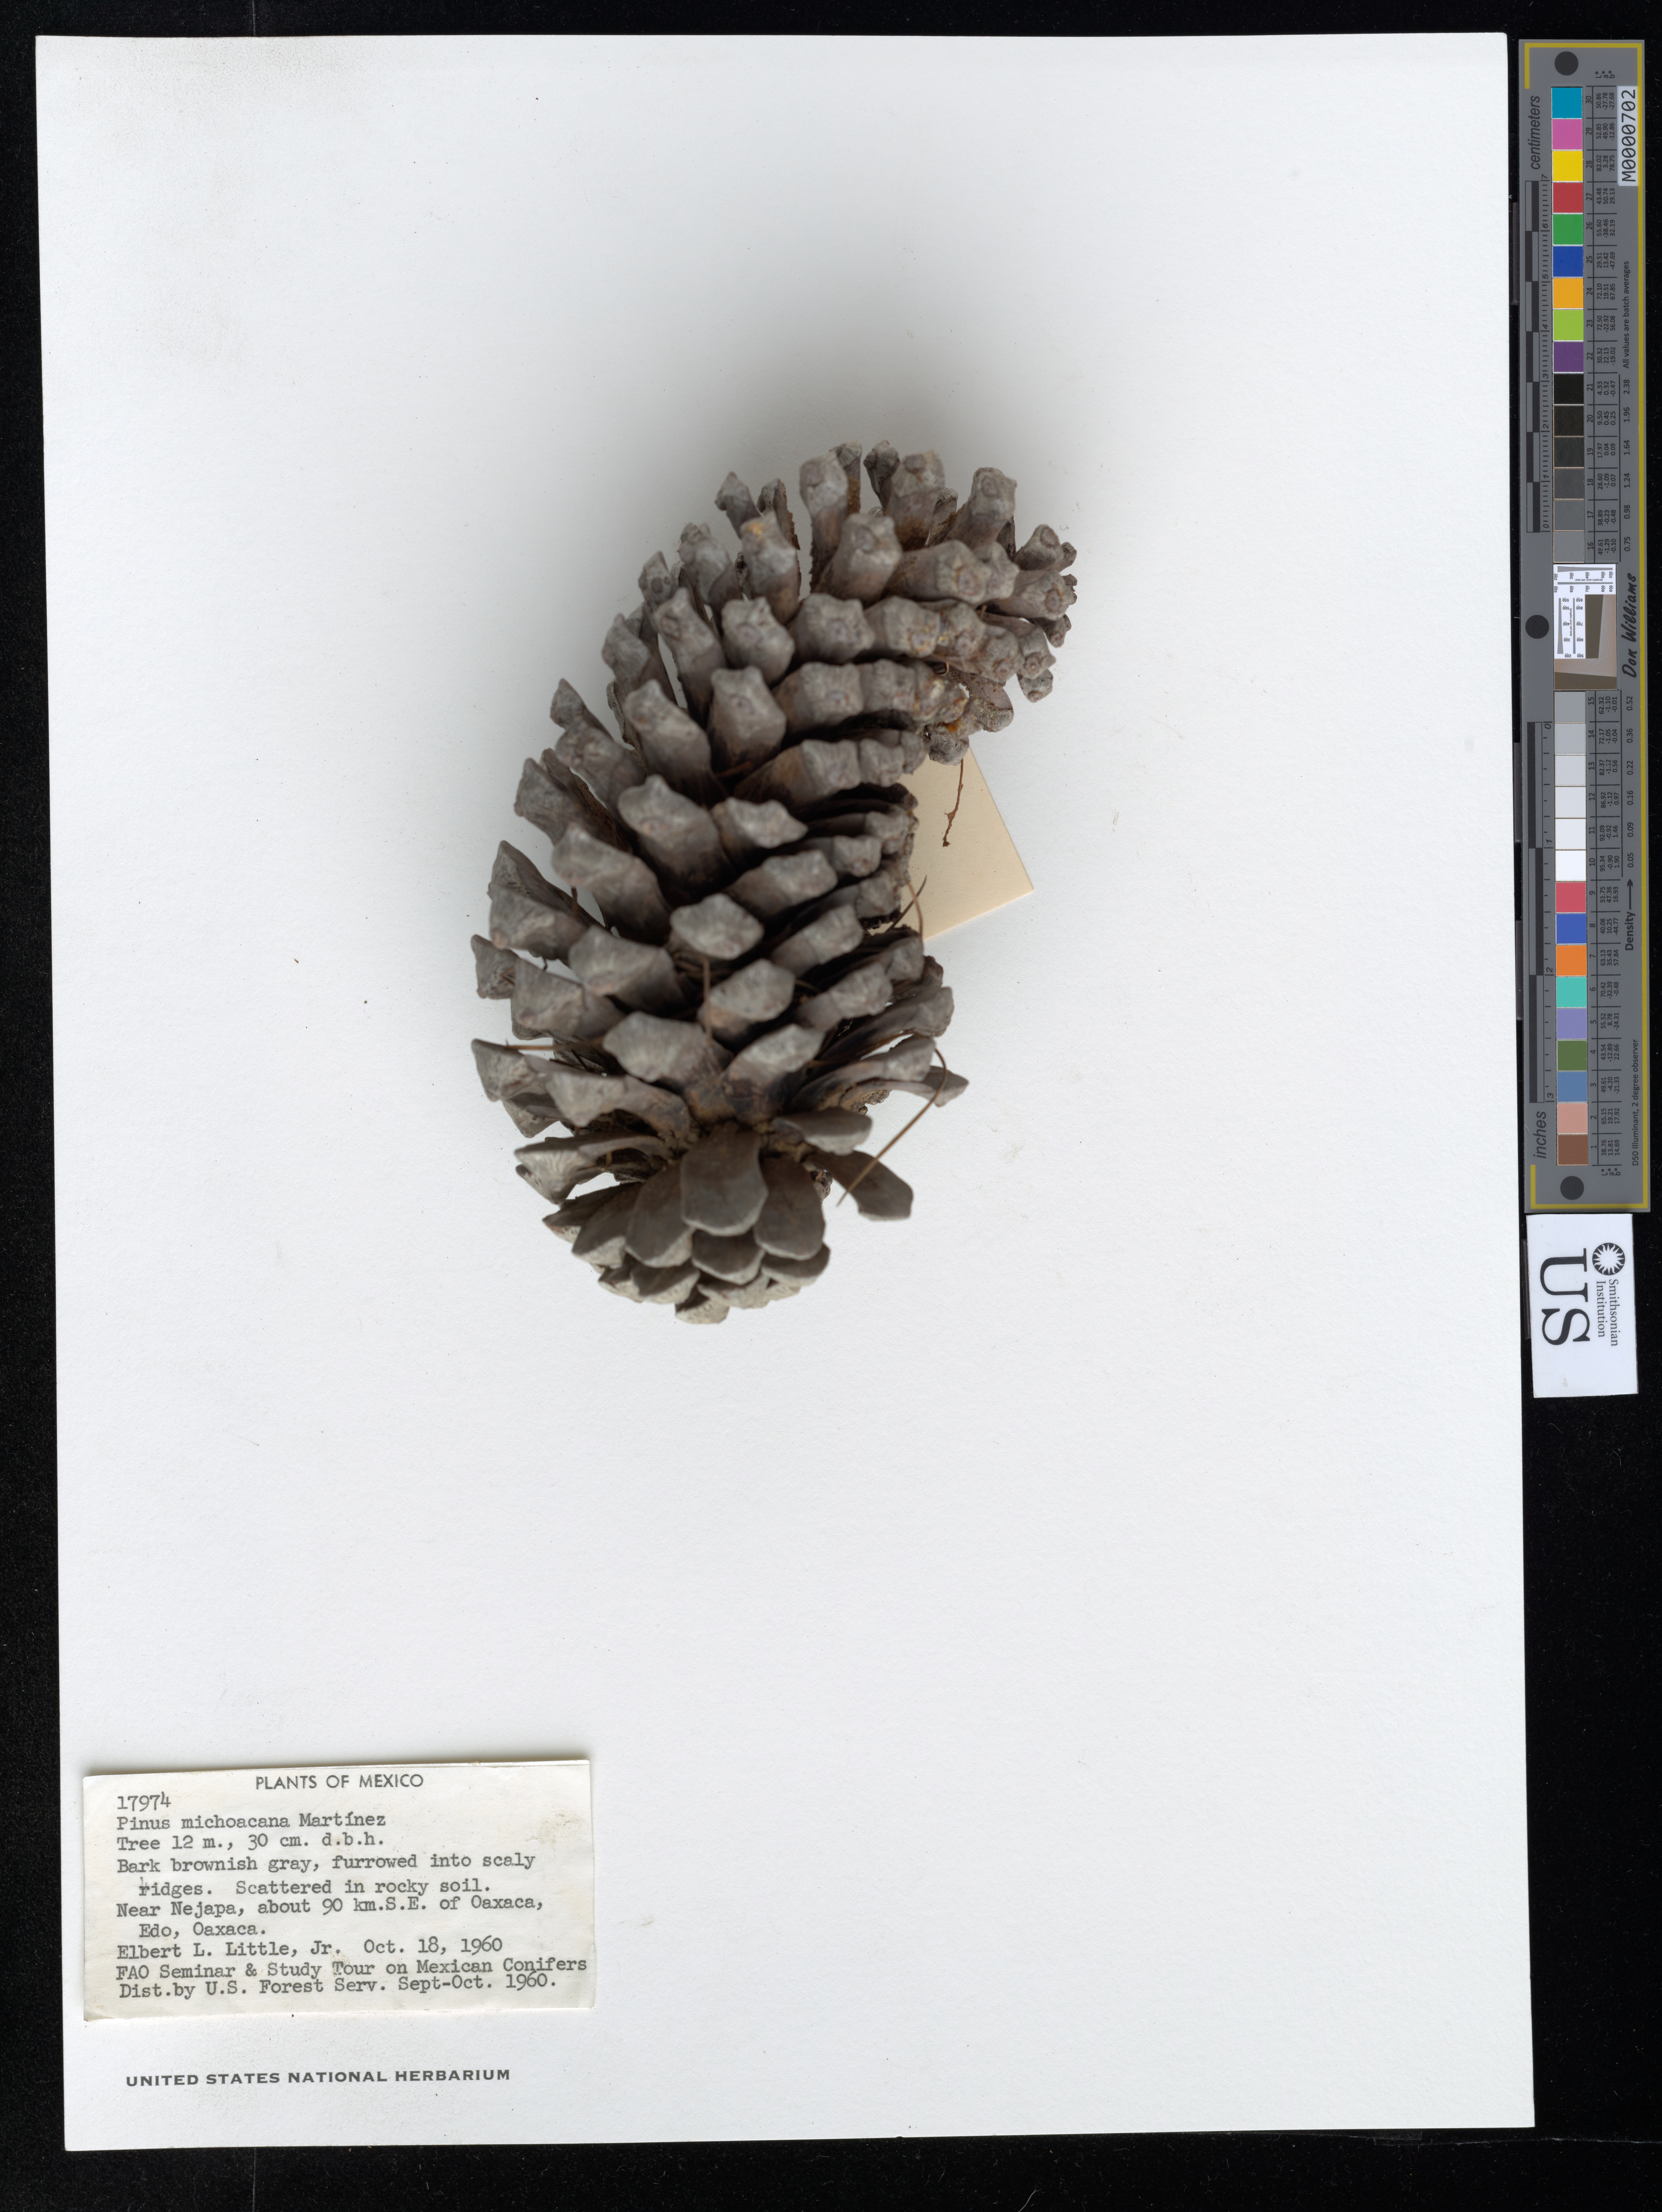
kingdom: Plantae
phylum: Tracheophyta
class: Pinopsida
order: Pinales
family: Pinaceae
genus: Pinus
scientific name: Pinus devoniana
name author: Lindl.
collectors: E. L. Little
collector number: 17974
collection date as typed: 18 Oct 1960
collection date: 1960-10-18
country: Mexico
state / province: Oaxaca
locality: Near Nejapa, about 90 km. SE of Oaxaca.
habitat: Scattered in rocky soil. Lower edge of oak-pine forest.